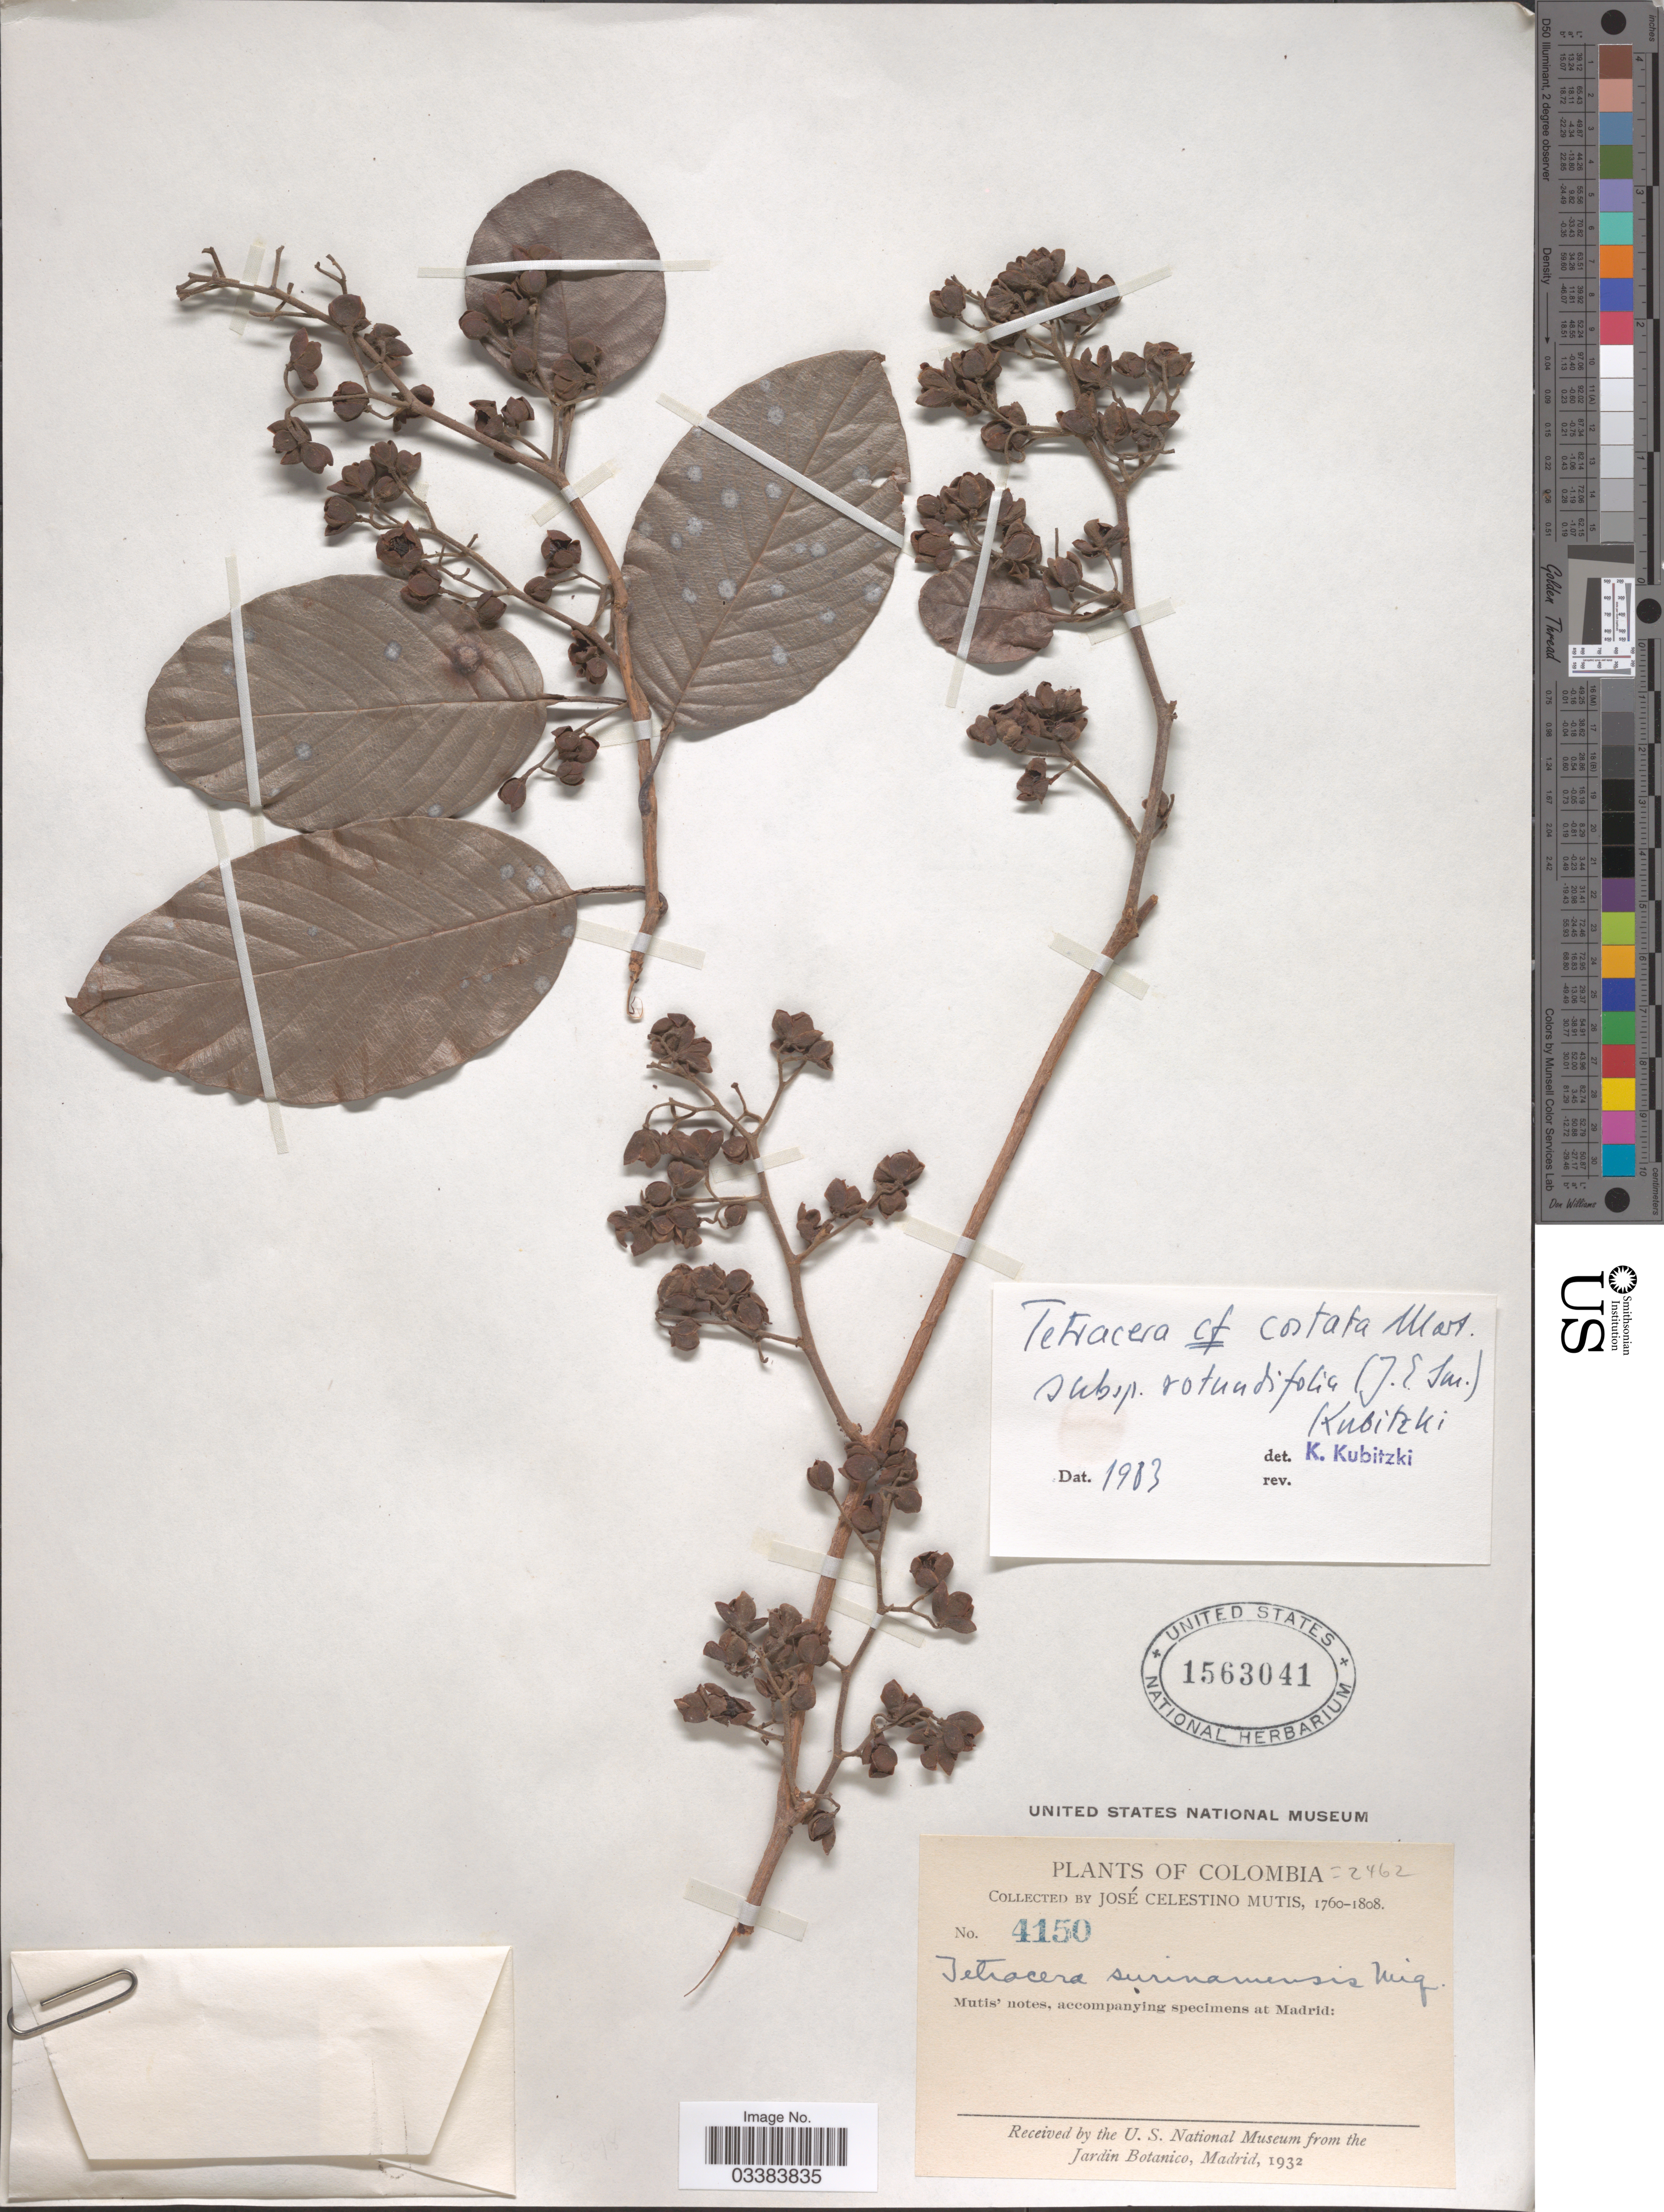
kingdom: Plantae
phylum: Tracheophyta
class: Magnoliopsida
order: Dilleniales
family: Dilleniaceae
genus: Tetracera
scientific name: Tetracera costata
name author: Mart. ex Eichler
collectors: J. C. B. Mutis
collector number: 4150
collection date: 1760/1808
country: Colombia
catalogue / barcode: US 1563041